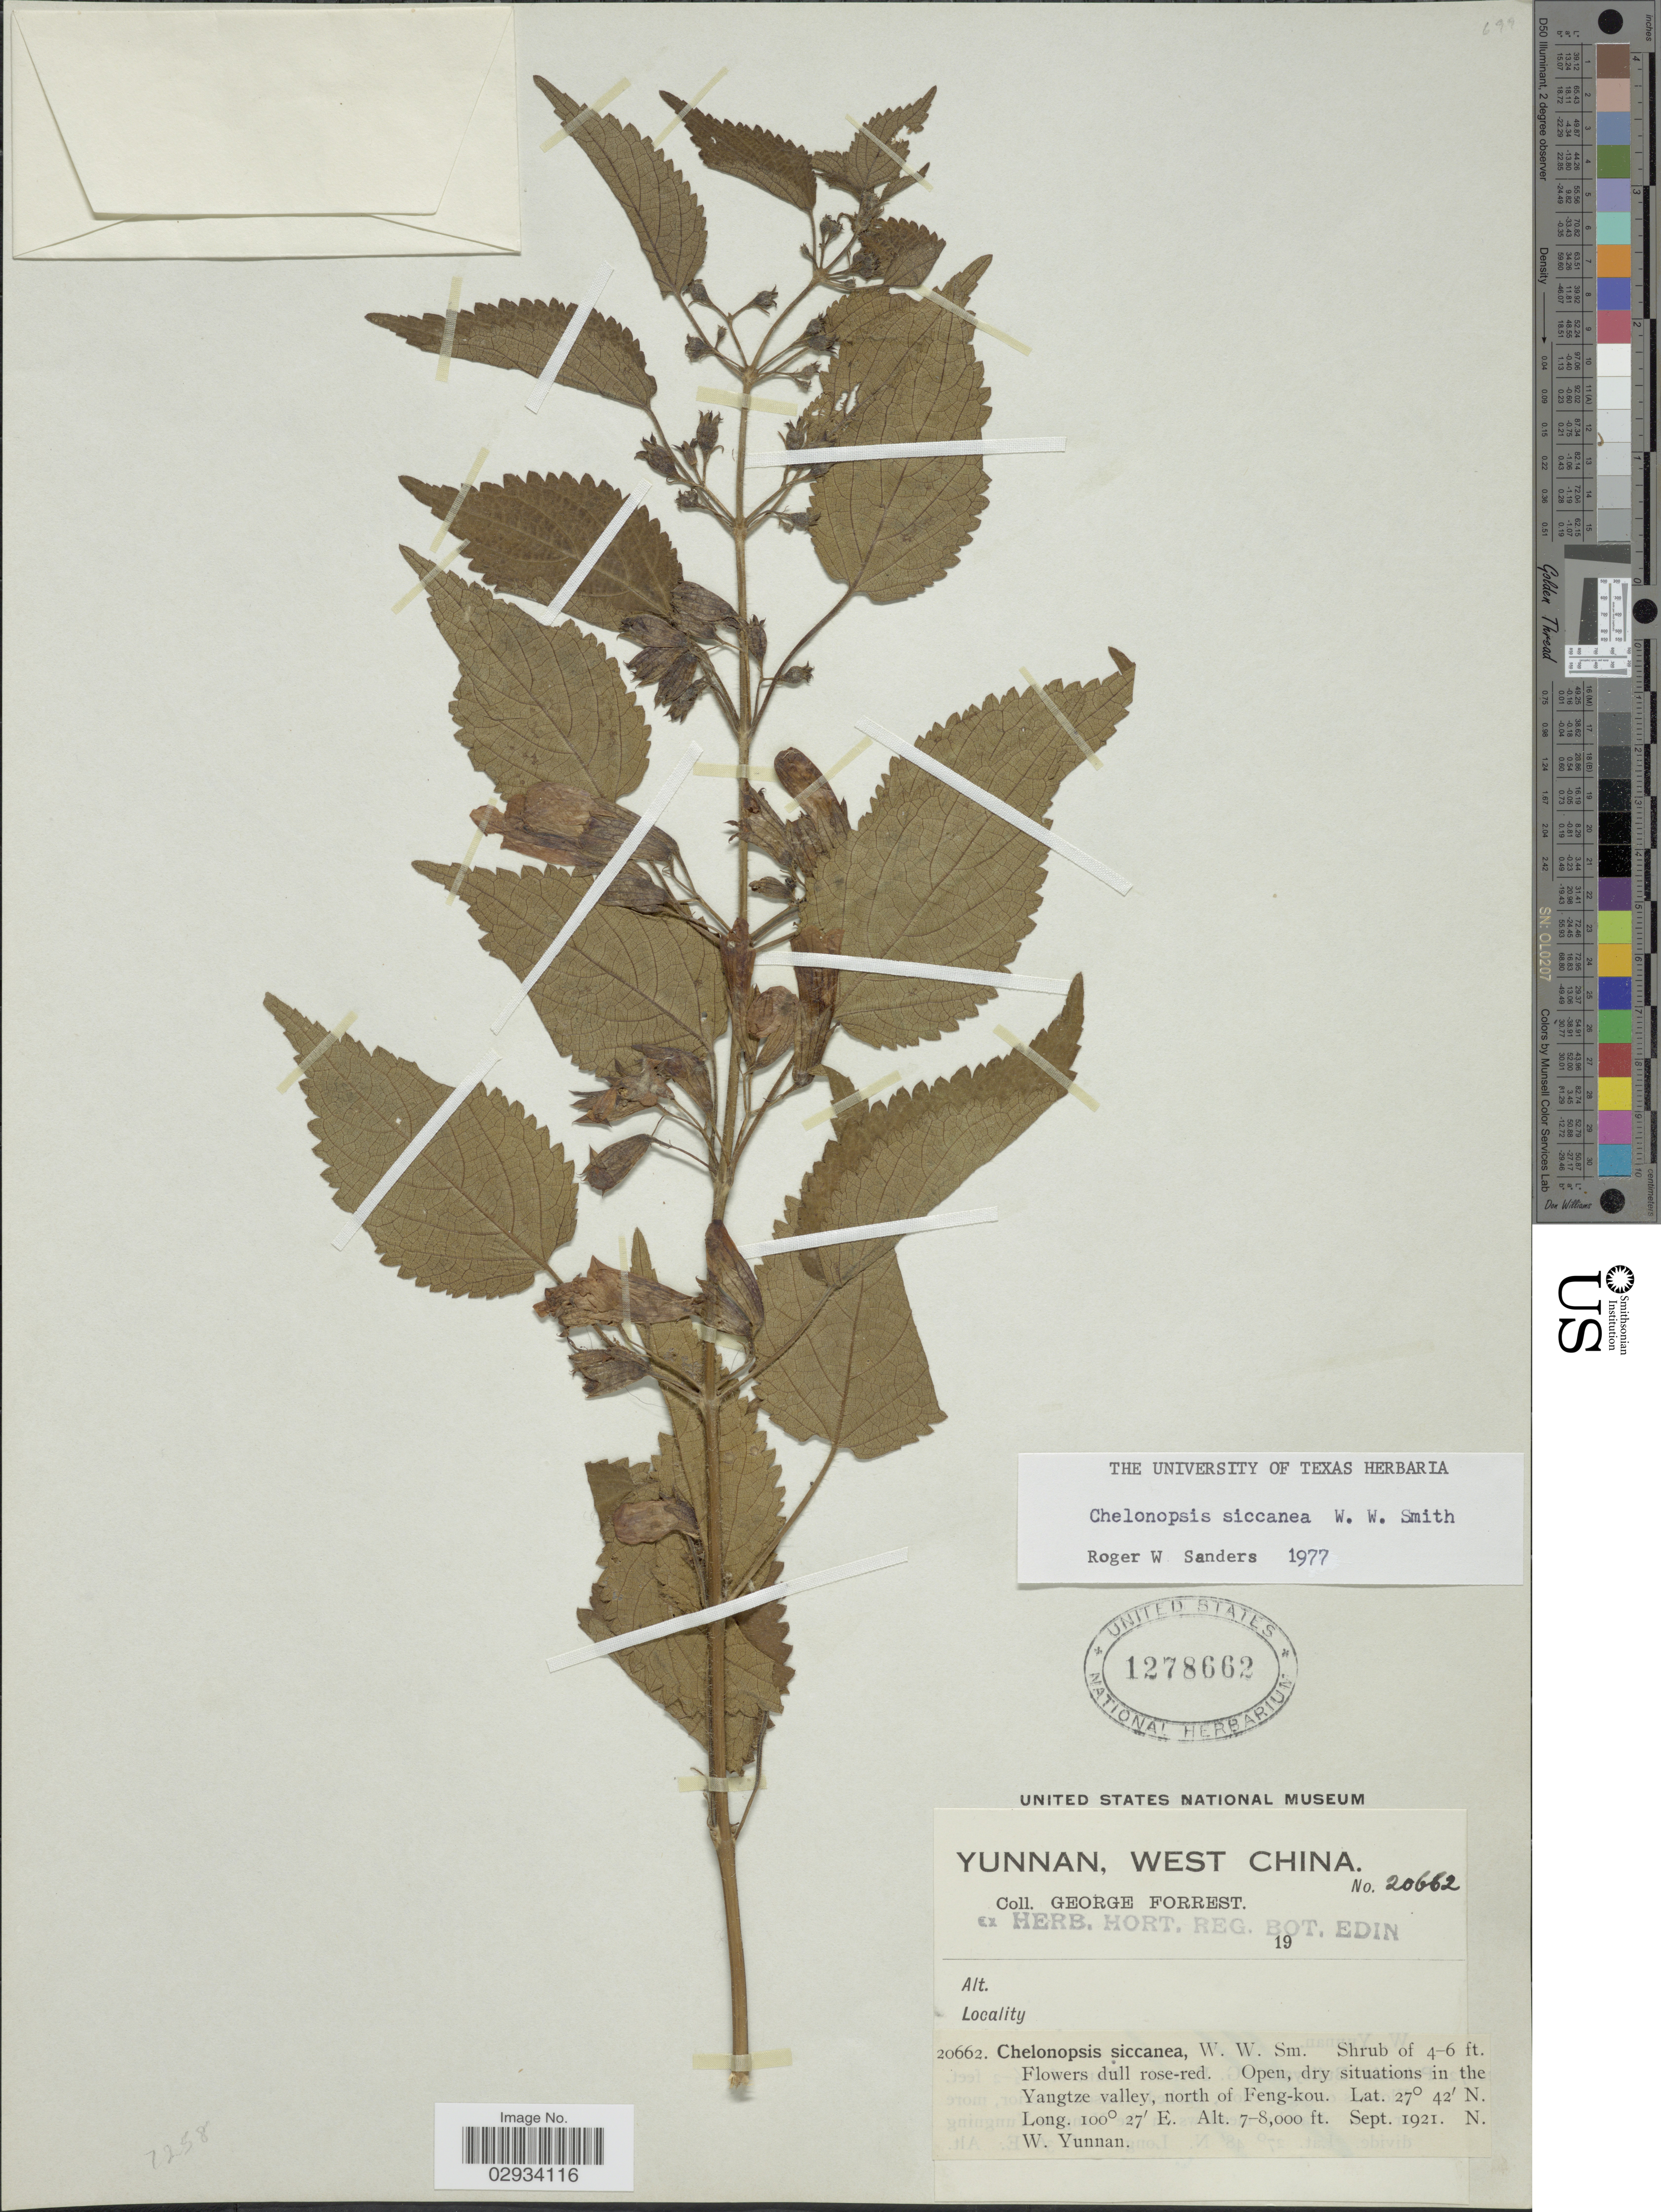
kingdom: Plantae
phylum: Tracheophyta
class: Magnoliopsida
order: Lamiales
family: Lamiaceae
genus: Chelonopsis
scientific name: Chelonopsis siccanea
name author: W.W. Sm.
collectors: G. Forrest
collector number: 20662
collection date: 1921-09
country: China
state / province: Yunnan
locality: West China. Yangtze valley, north of Feng-kou. N. W. Yunnan.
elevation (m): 2134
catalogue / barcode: US 1278662